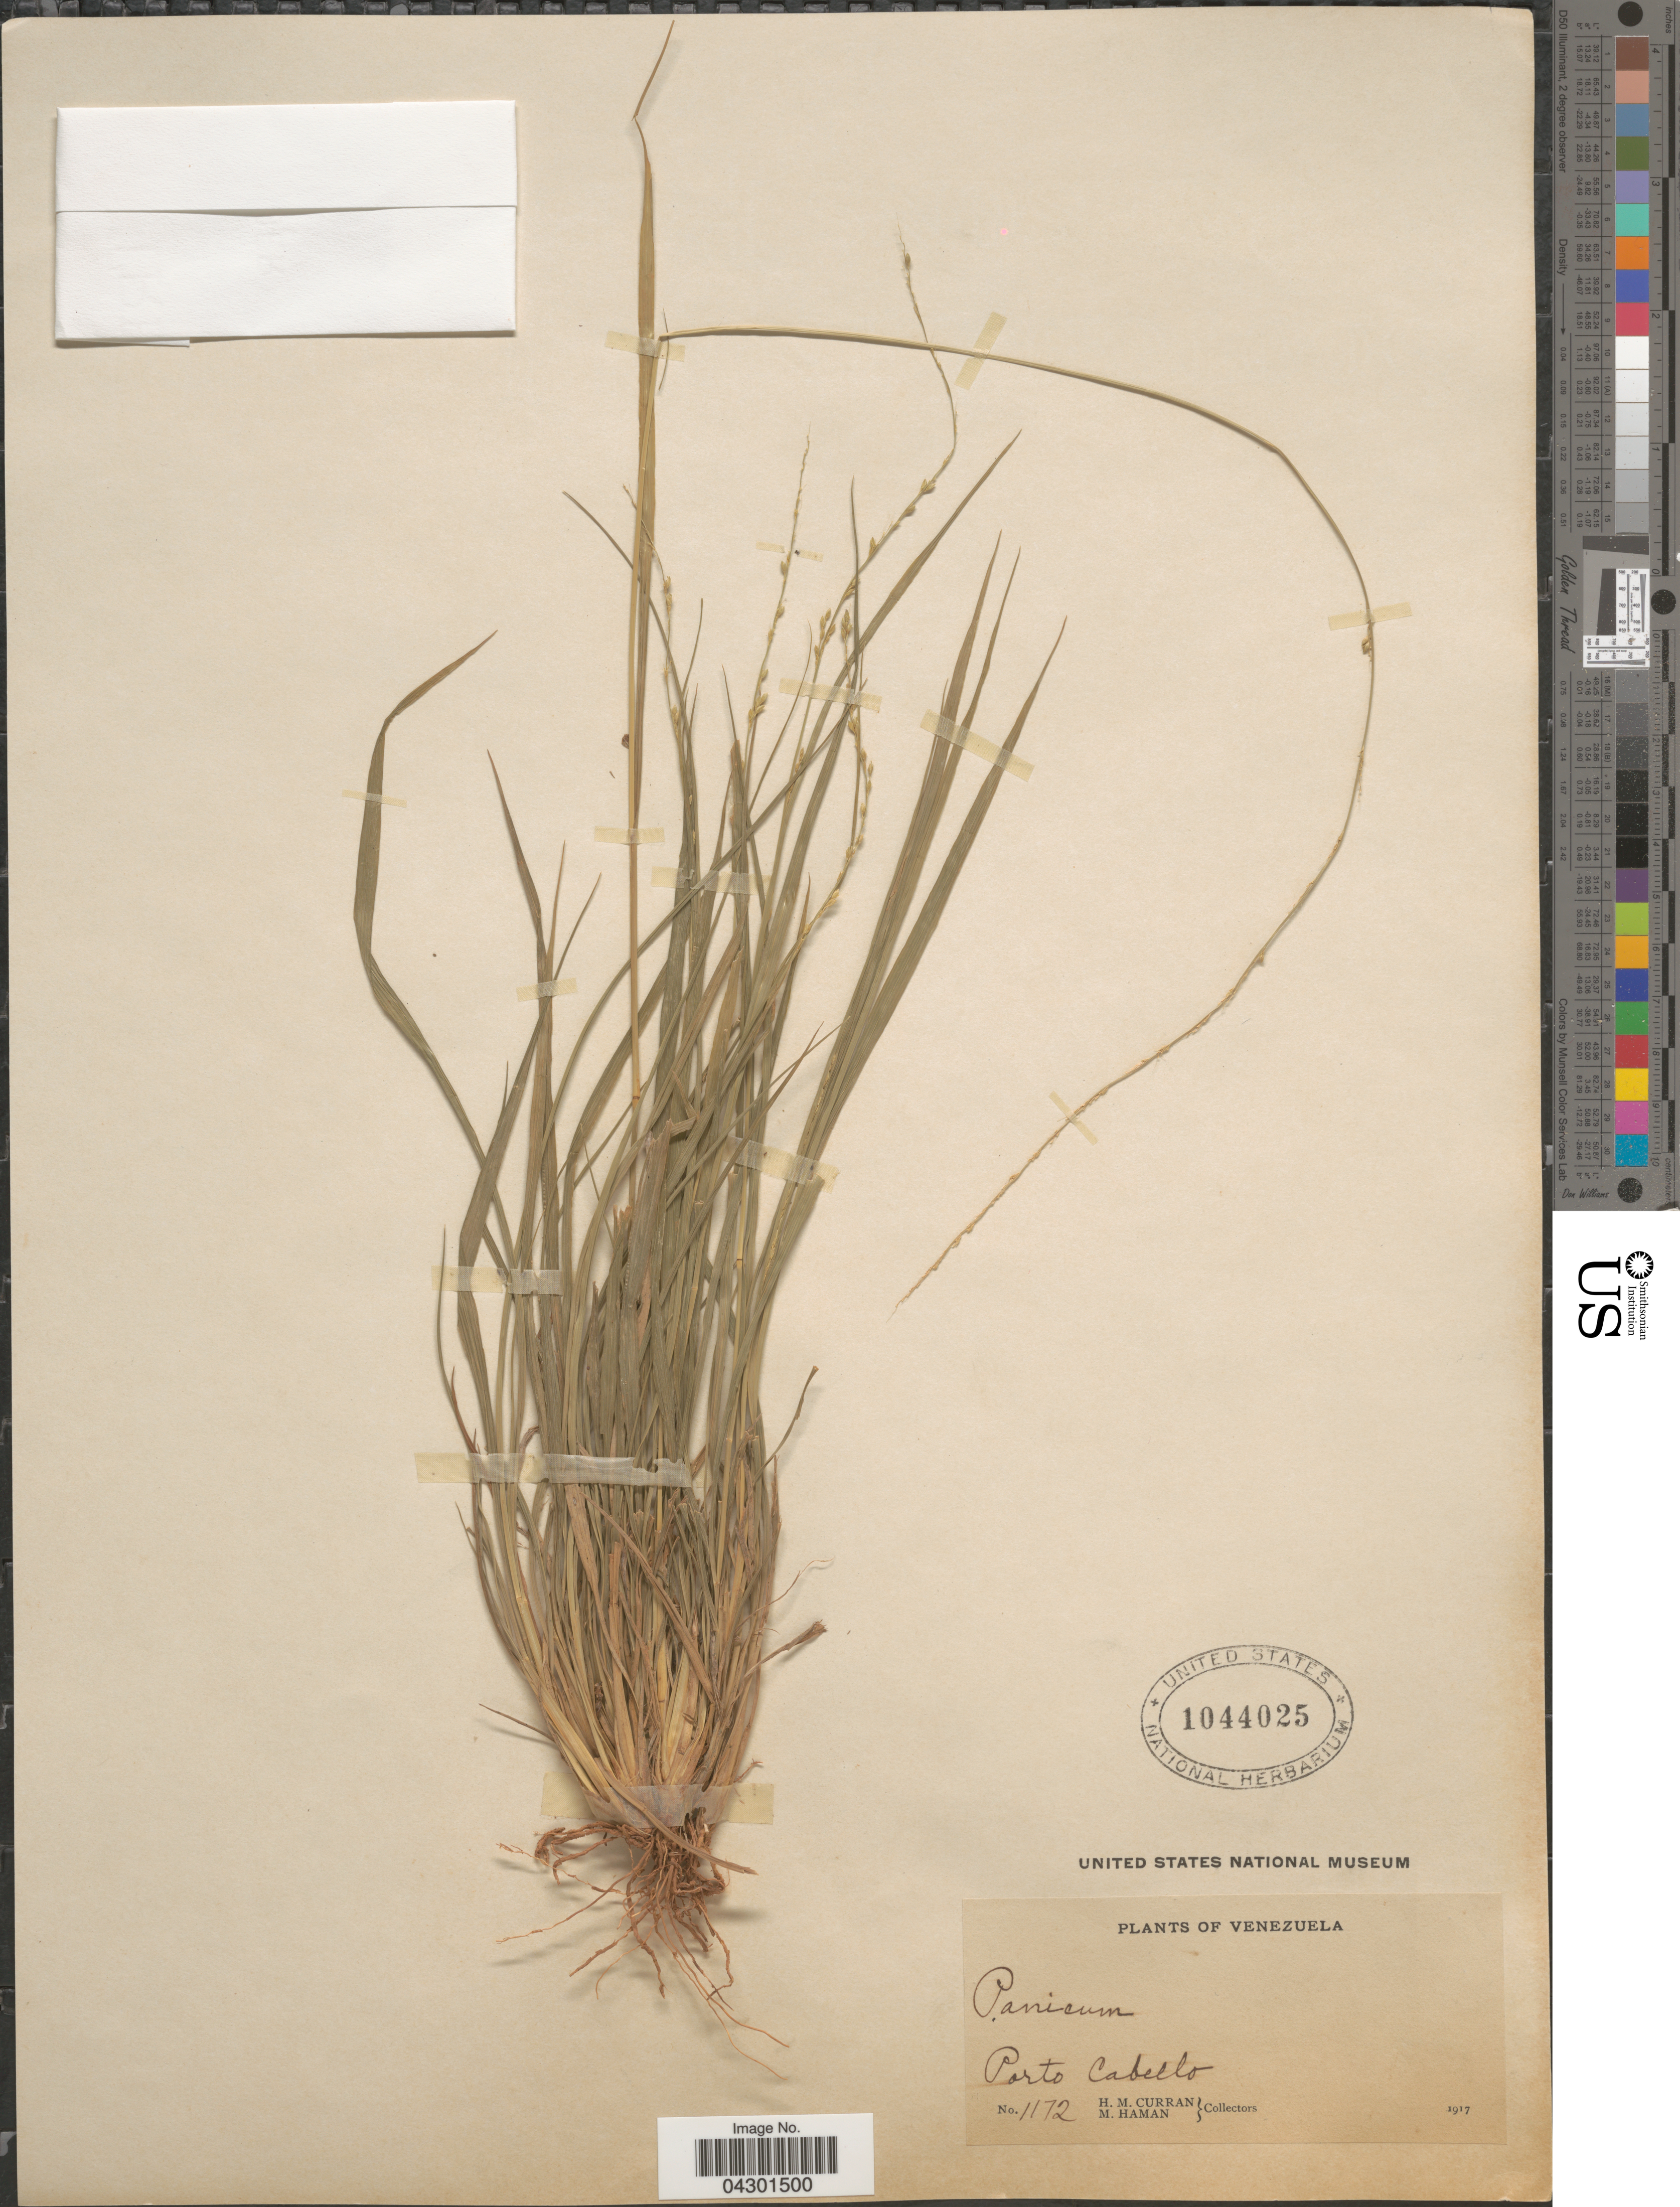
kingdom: Plantae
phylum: Tracheophyta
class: Liliopsida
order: Poales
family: Poaceae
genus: Panicum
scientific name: Panicum sp.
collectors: H. M. Curran & M. Haman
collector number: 1172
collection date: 1917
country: Venezuela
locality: Porto Cabello.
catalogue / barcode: US 1044025